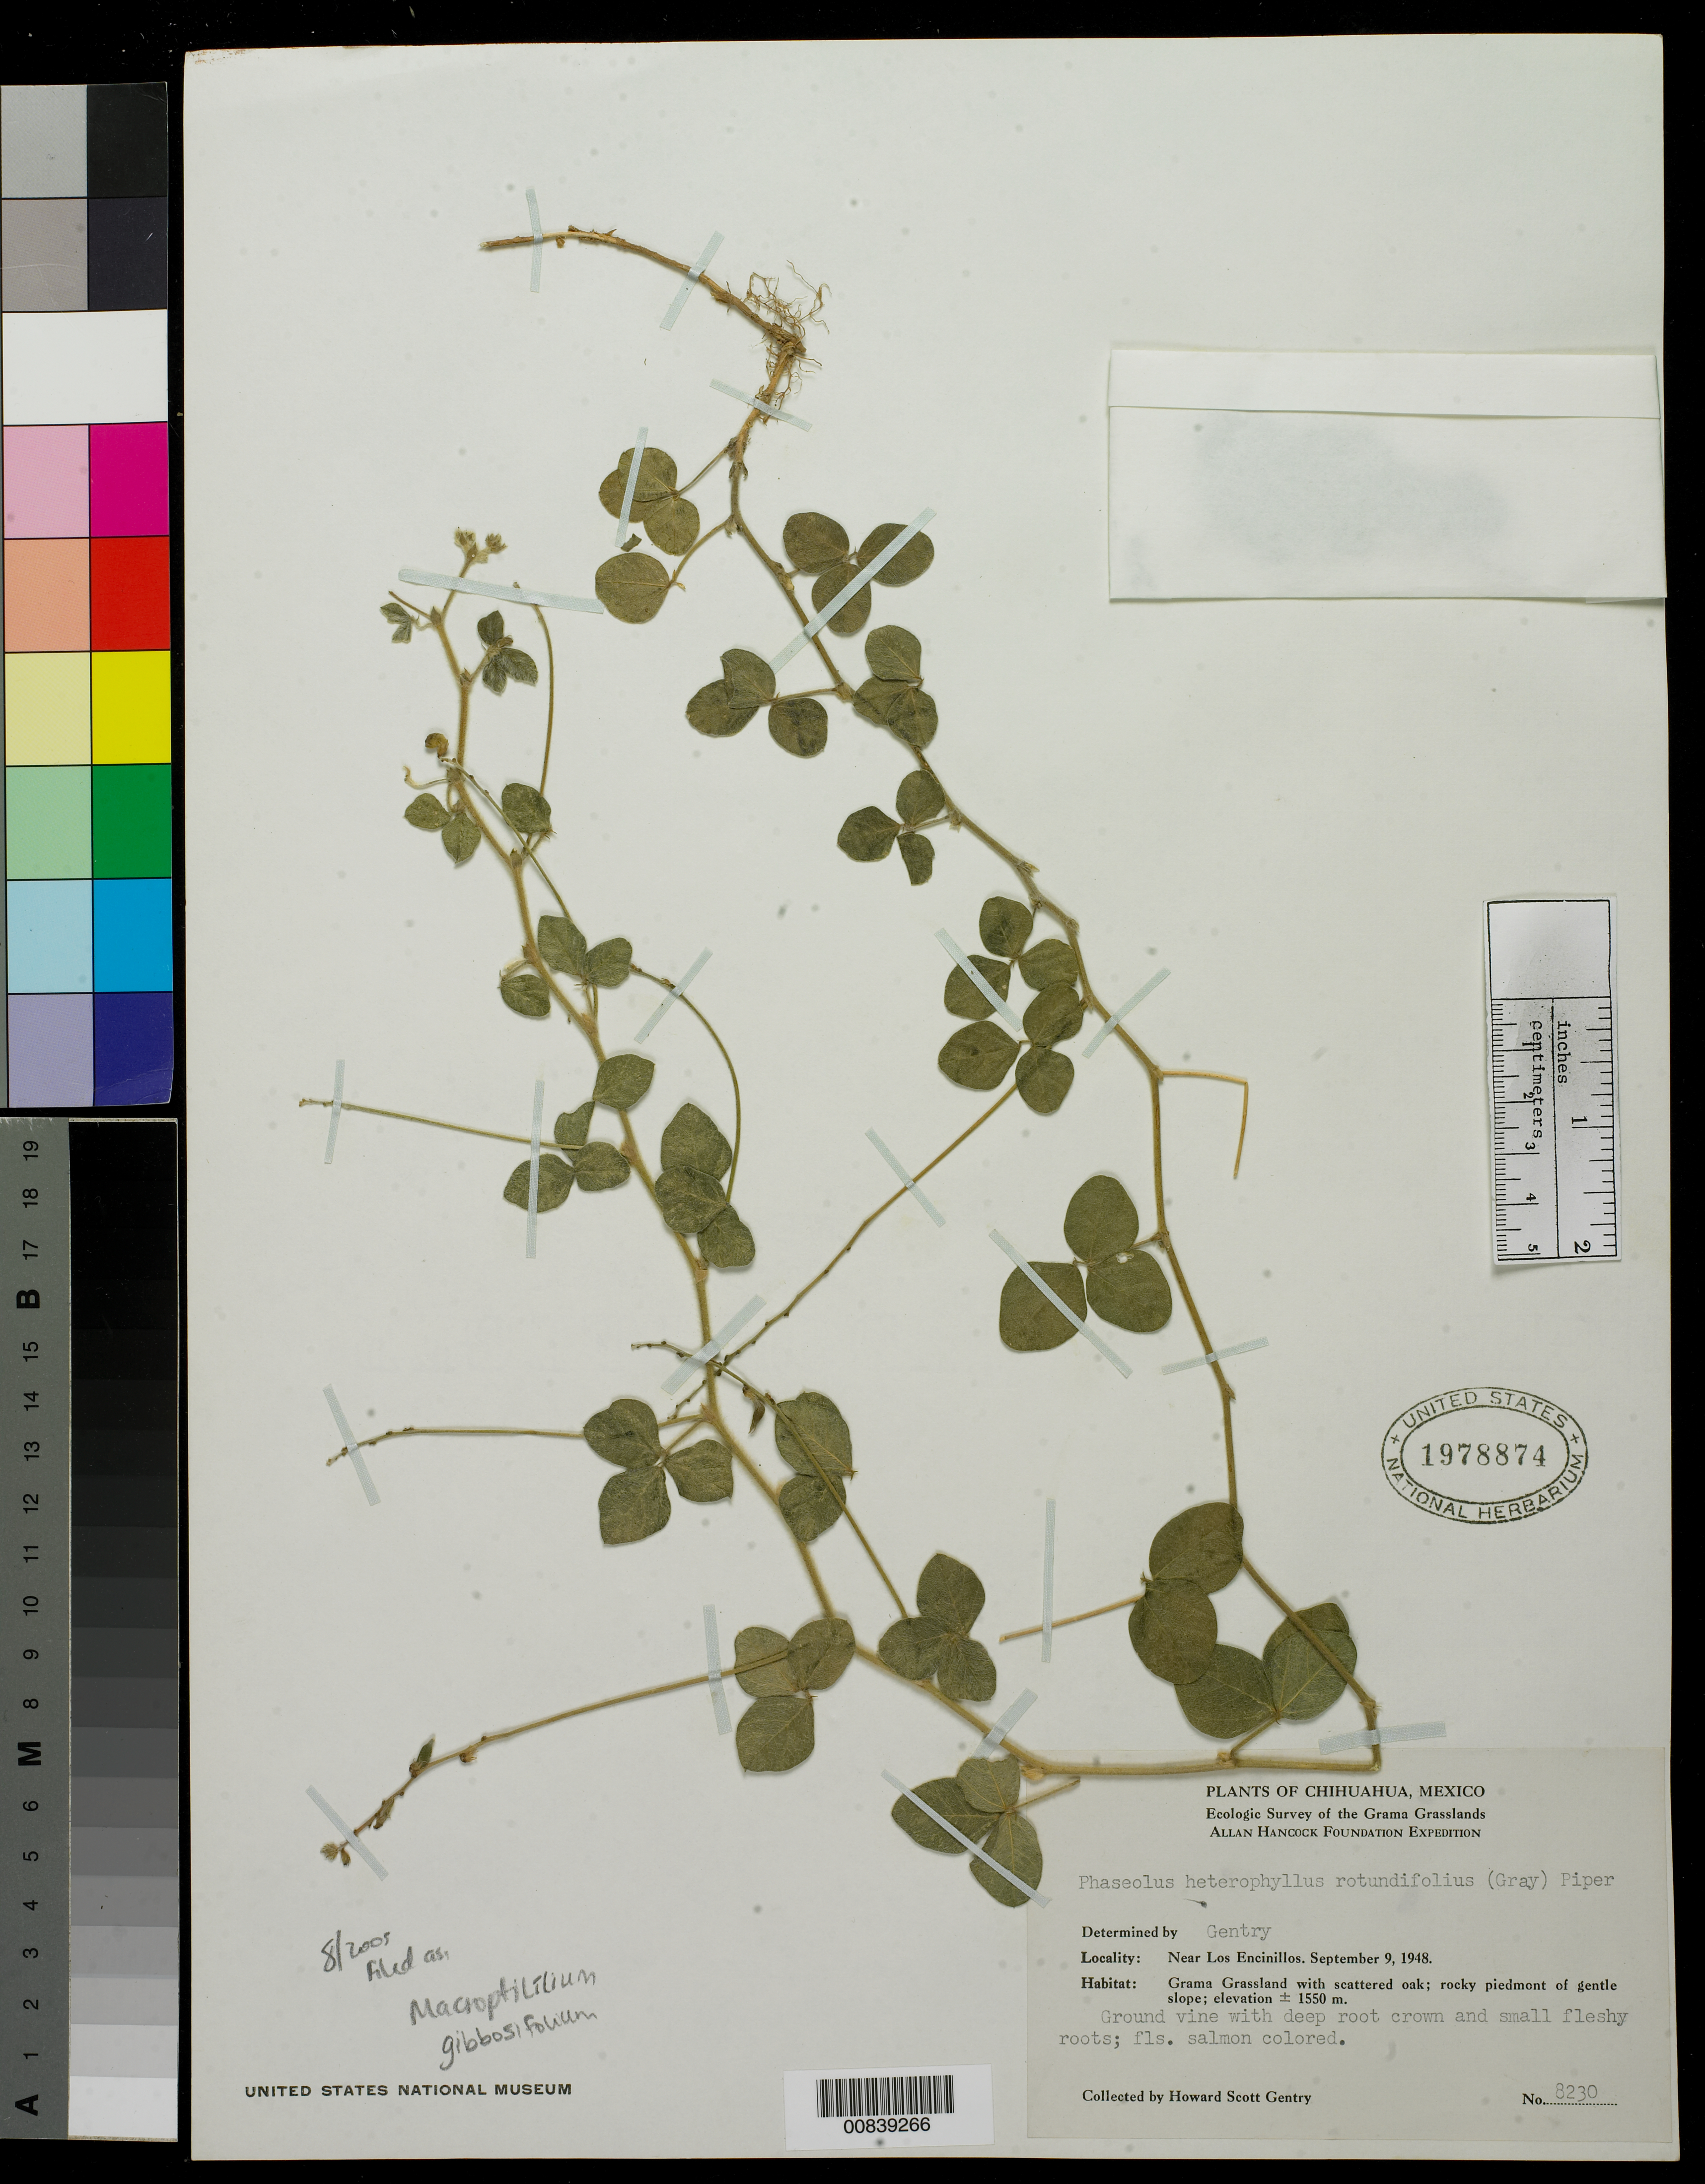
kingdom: Plantae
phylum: Tracheophyta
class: Magnoliopsida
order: Fabales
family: Fabaceae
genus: Macroptilium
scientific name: Macroptilium gibbosifolium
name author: (Ortega) A. Delgado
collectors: H. S. Gentry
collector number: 8230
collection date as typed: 09 Sep 1948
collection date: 1948-09-09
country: Mexico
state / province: Chihuahua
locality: Near Los Encinillos.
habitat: Grama Grassland with scattered oak; rocky piedmont of gentle slope.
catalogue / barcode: US 1978874